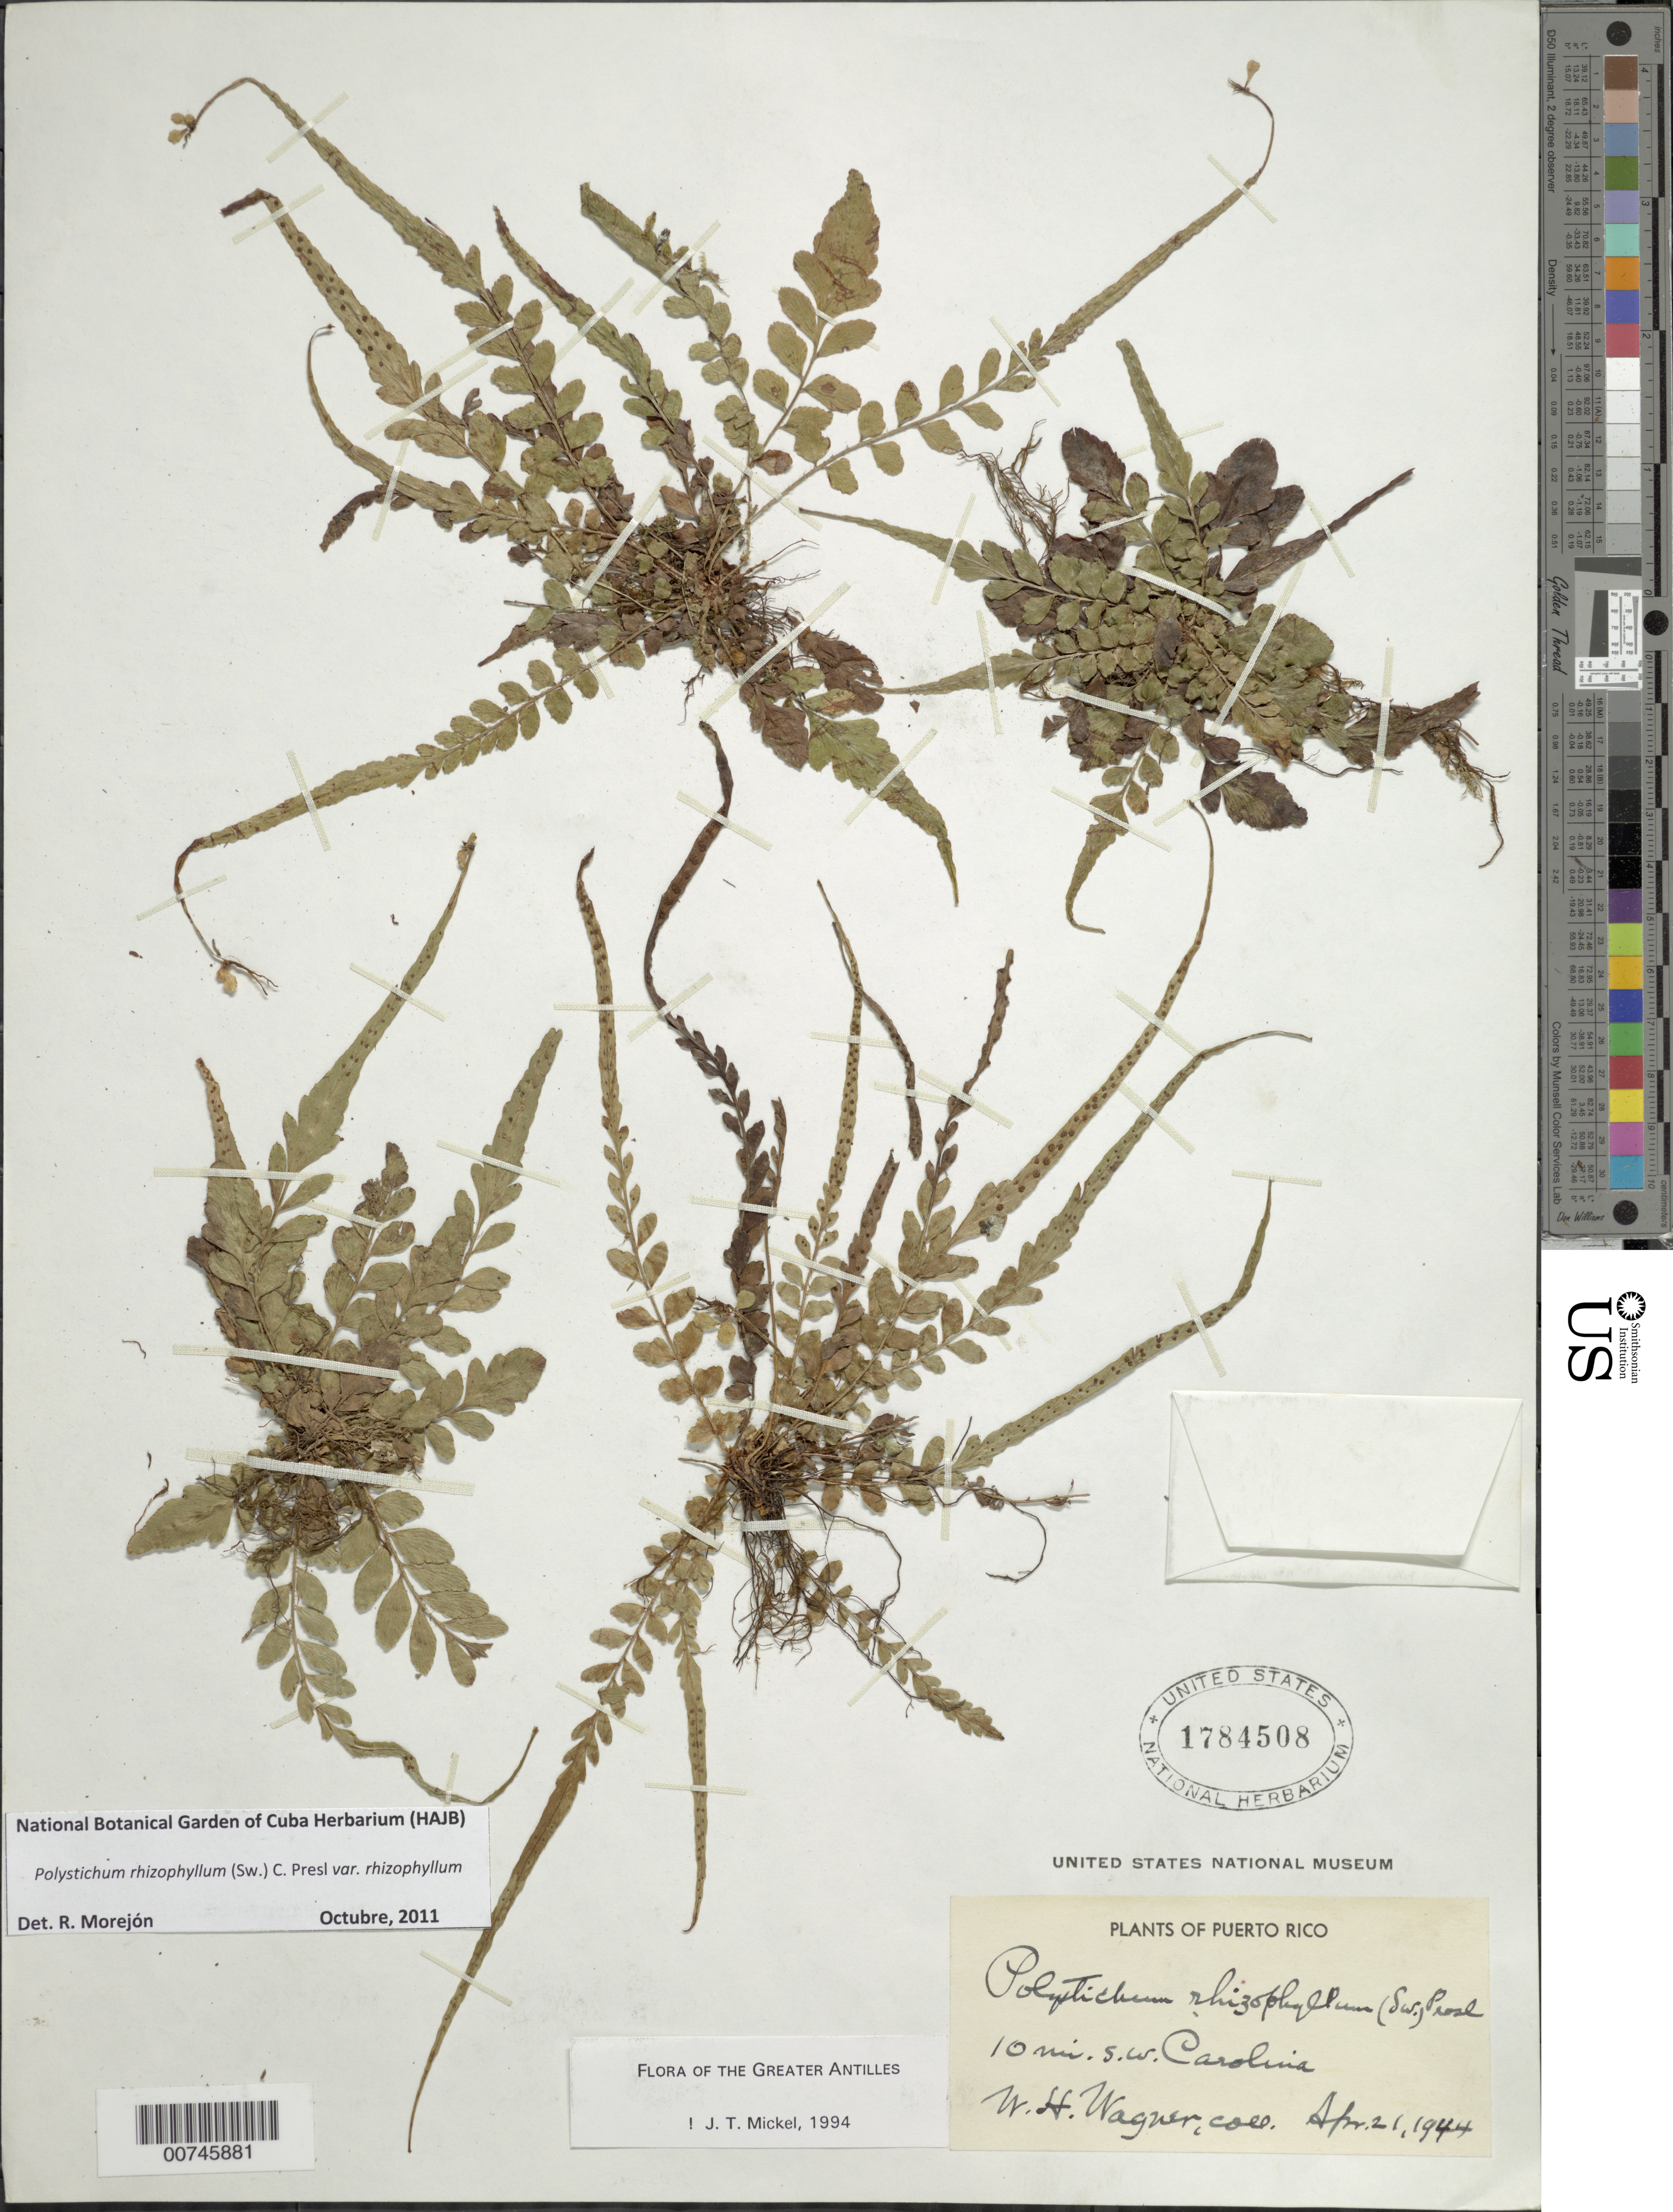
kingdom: Plantae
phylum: Tracheophyta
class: Polypodiopsida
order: Polypodiales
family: Dryopteridaceae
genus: Polystichum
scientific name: Polystichum rhizophyllum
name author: (Sw.) C. Presl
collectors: W. H. Wagner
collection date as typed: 21 Apr 1944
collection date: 1944-04-21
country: Puerto Rico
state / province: San Juan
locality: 10 miles SW Carolina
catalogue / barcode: US 1784508